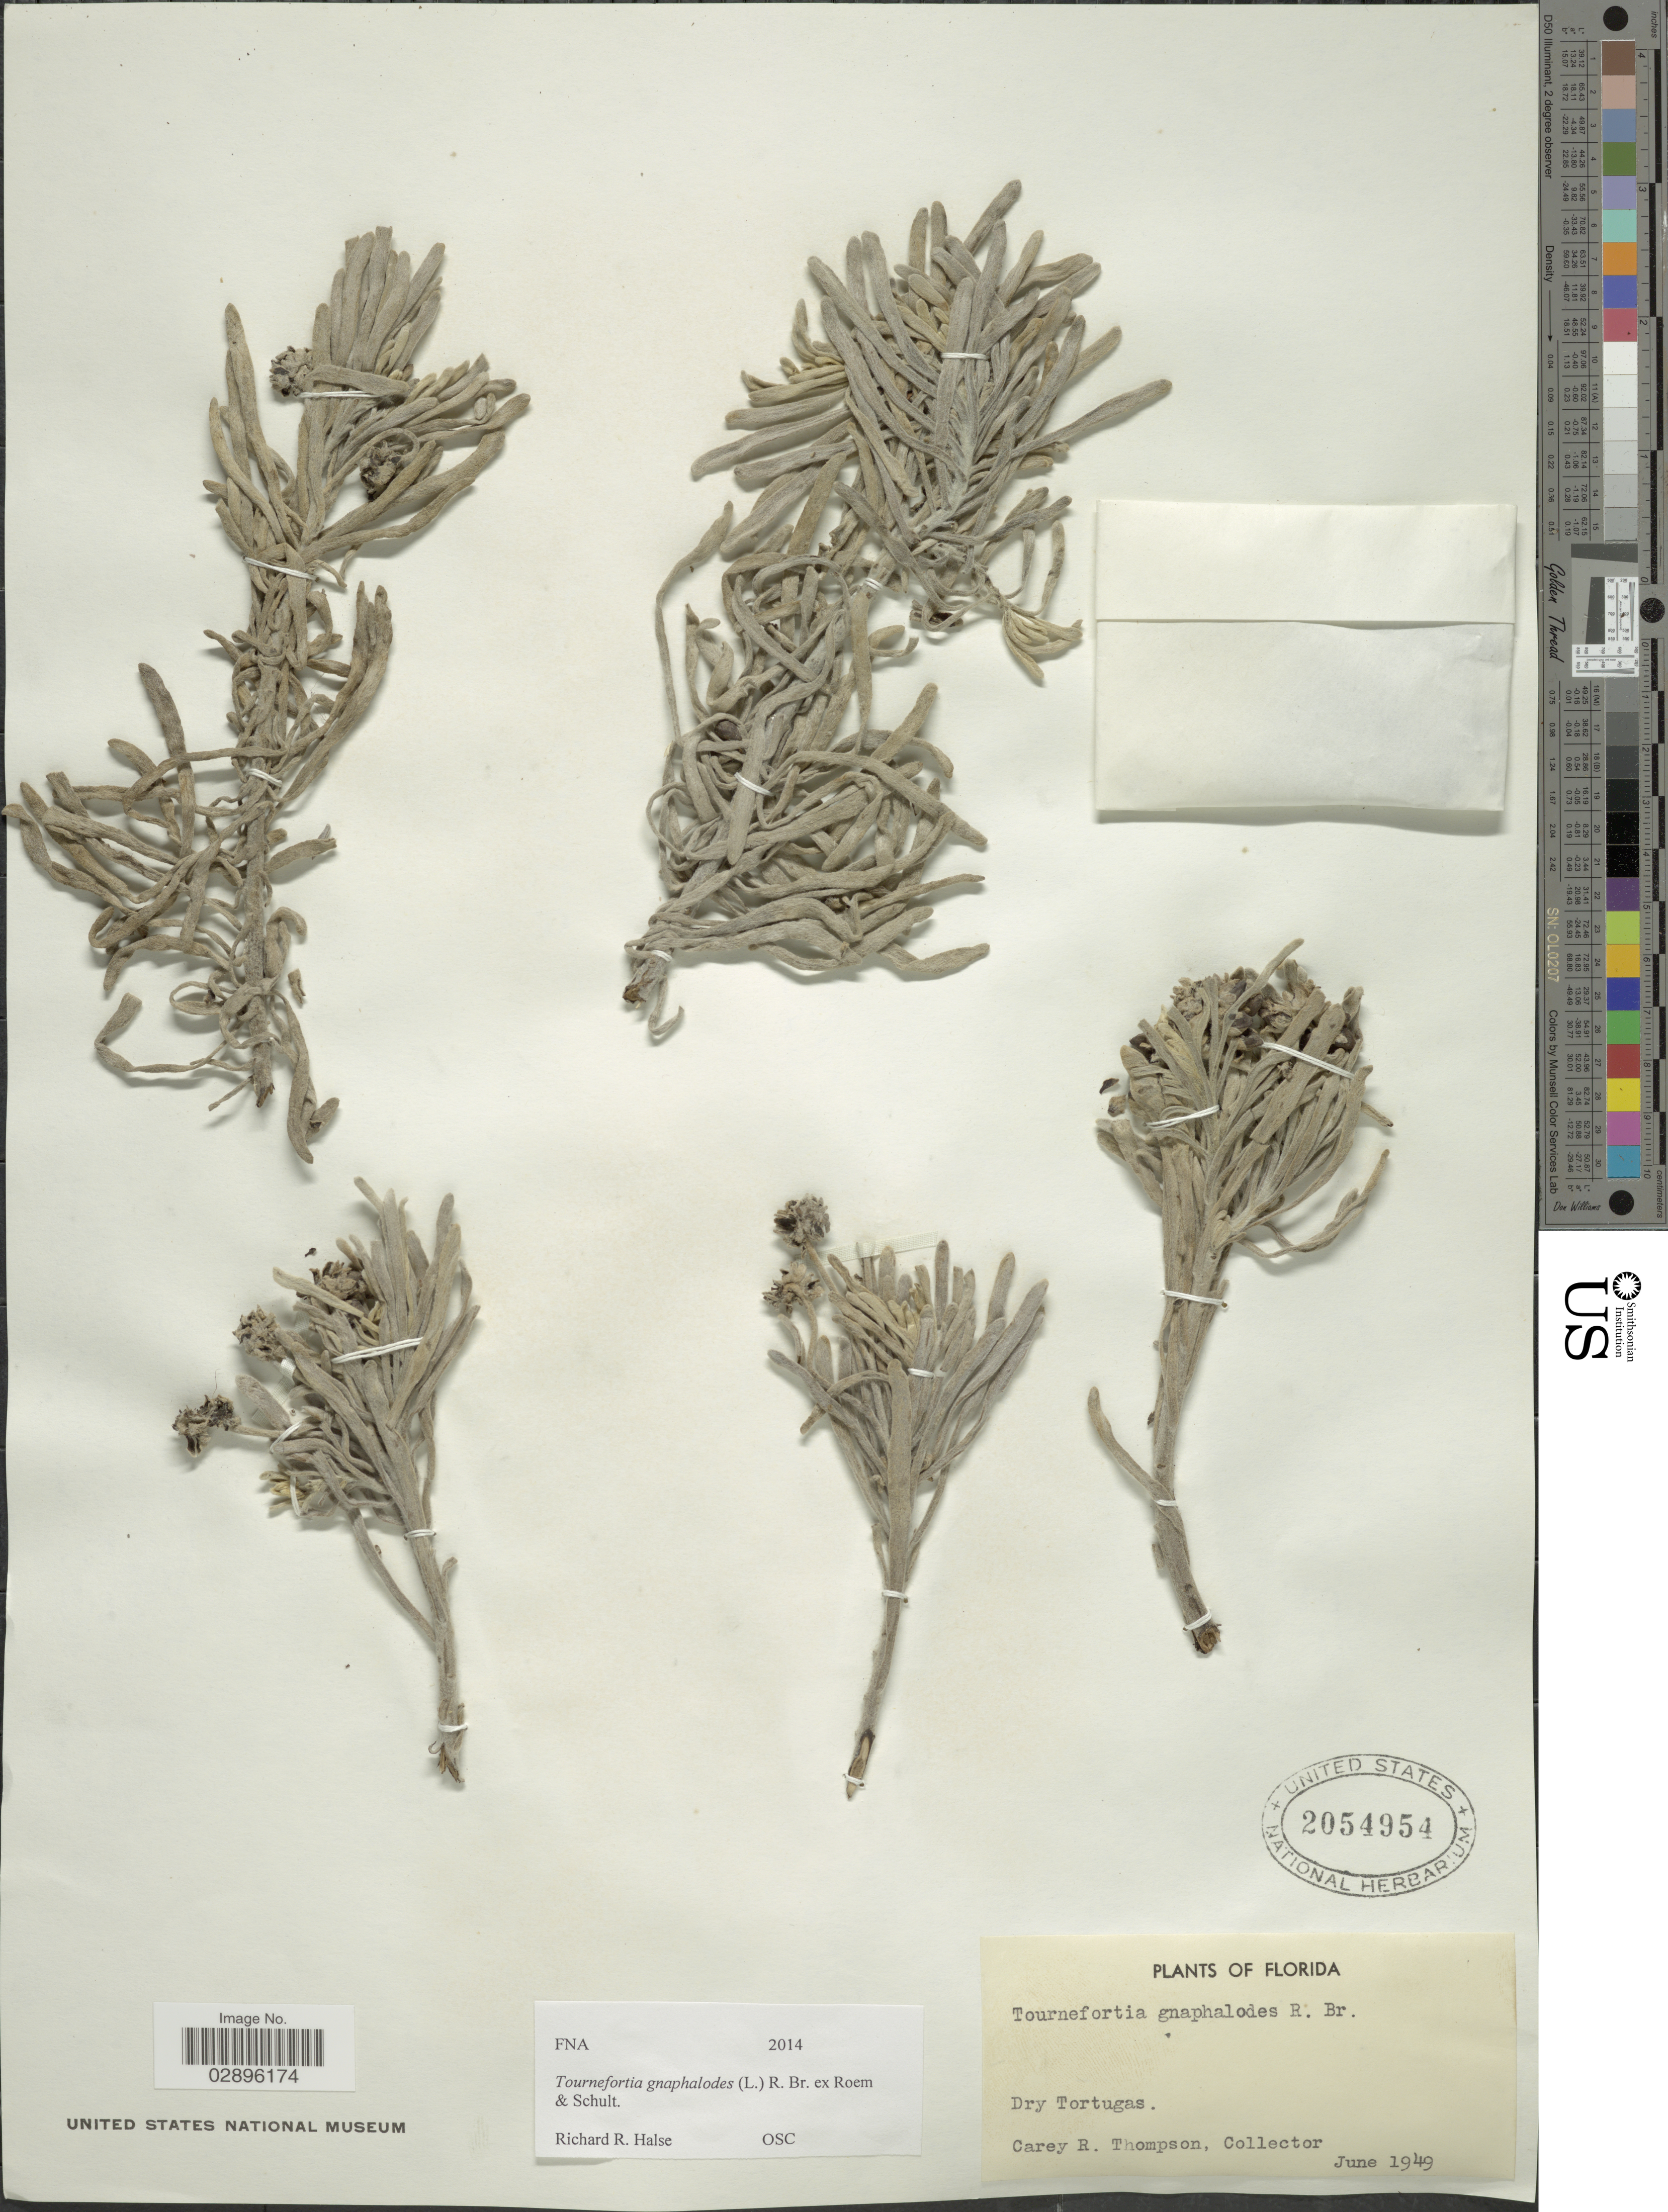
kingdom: Plantae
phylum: Tracheophyta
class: Magnoliopsida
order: Boraginales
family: Heliotropiaceae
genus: Tournefortia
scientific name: Tournefortia gnaphalodes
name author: (L.) R. Br. ex Roem. & Schult.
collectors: C. R. Thompson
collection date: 1949-06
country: United States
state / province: Florida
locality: Dry Tortugas.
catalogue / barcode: US 2054954